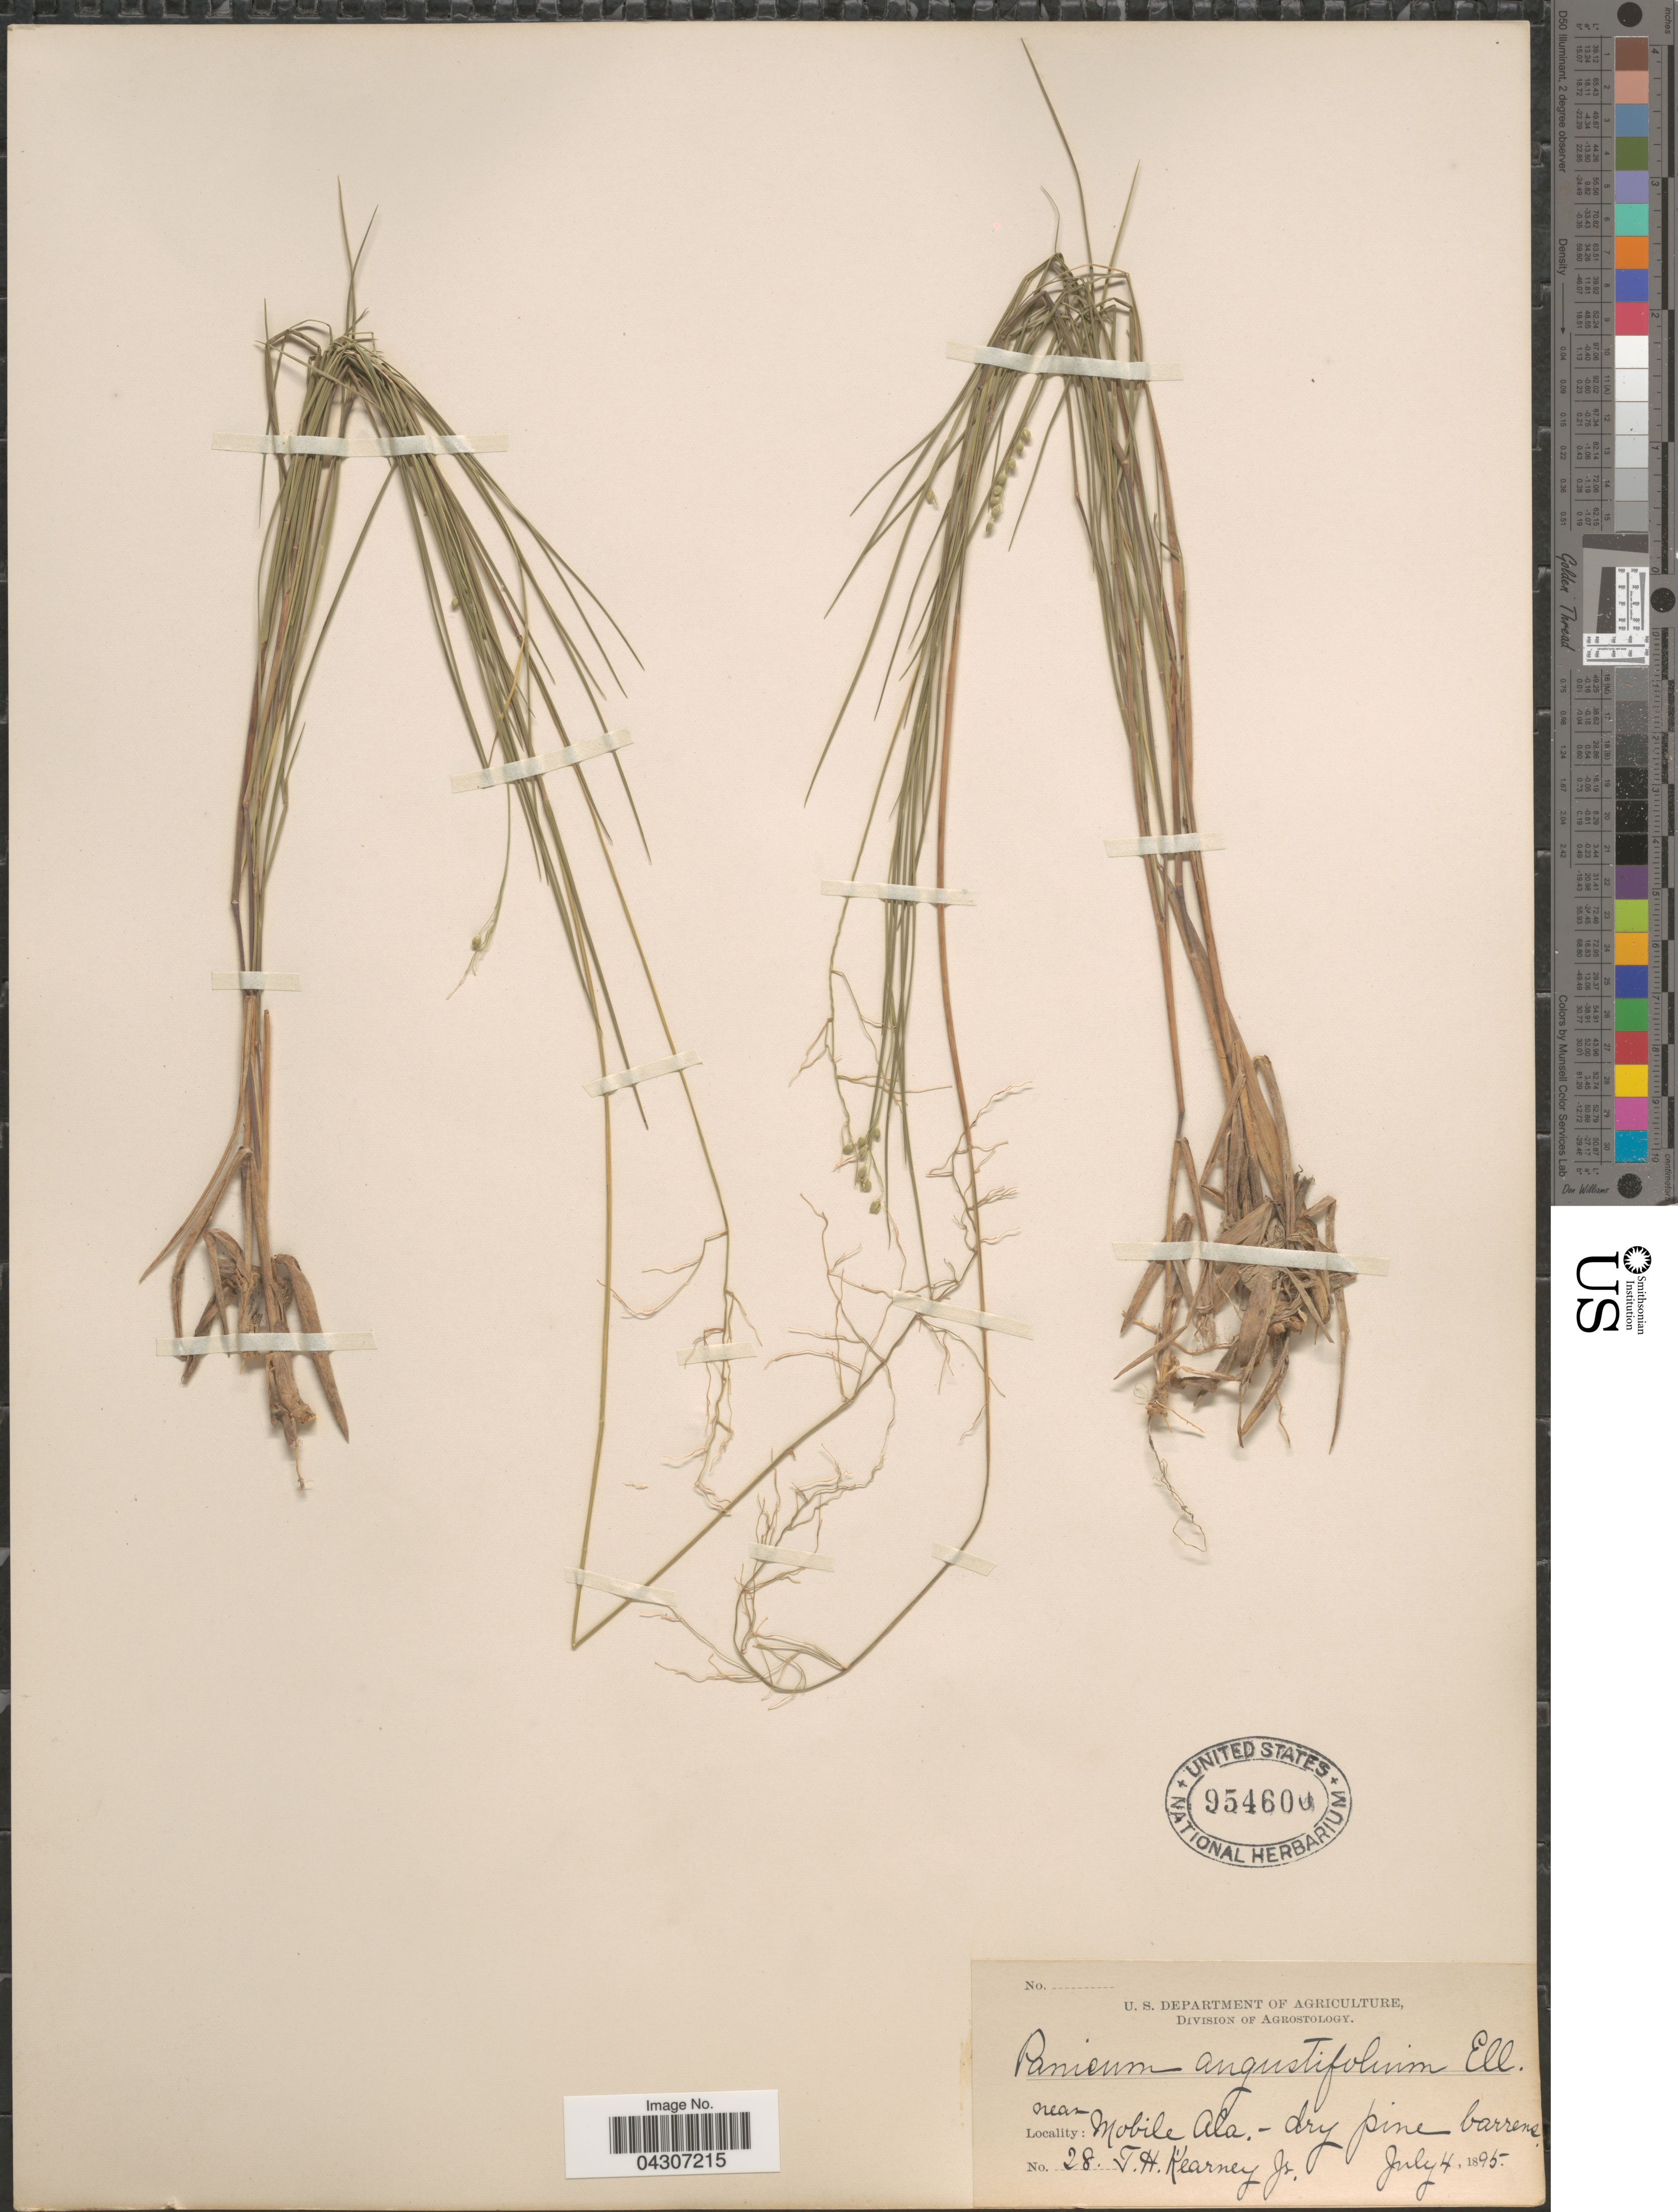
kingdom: Plantae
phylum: Tracheophyta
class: Liliopsida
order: Poales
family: Poaceae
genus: Dichanthelium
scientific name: Dichanthelium aciculare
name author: (Desv. ex Poir.) Gould & C.A. Clark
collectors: T. H. Kearney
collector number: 28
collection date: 1895-07-04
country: United States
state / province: Alabama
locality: Near Mobile.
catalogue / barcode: US 954600